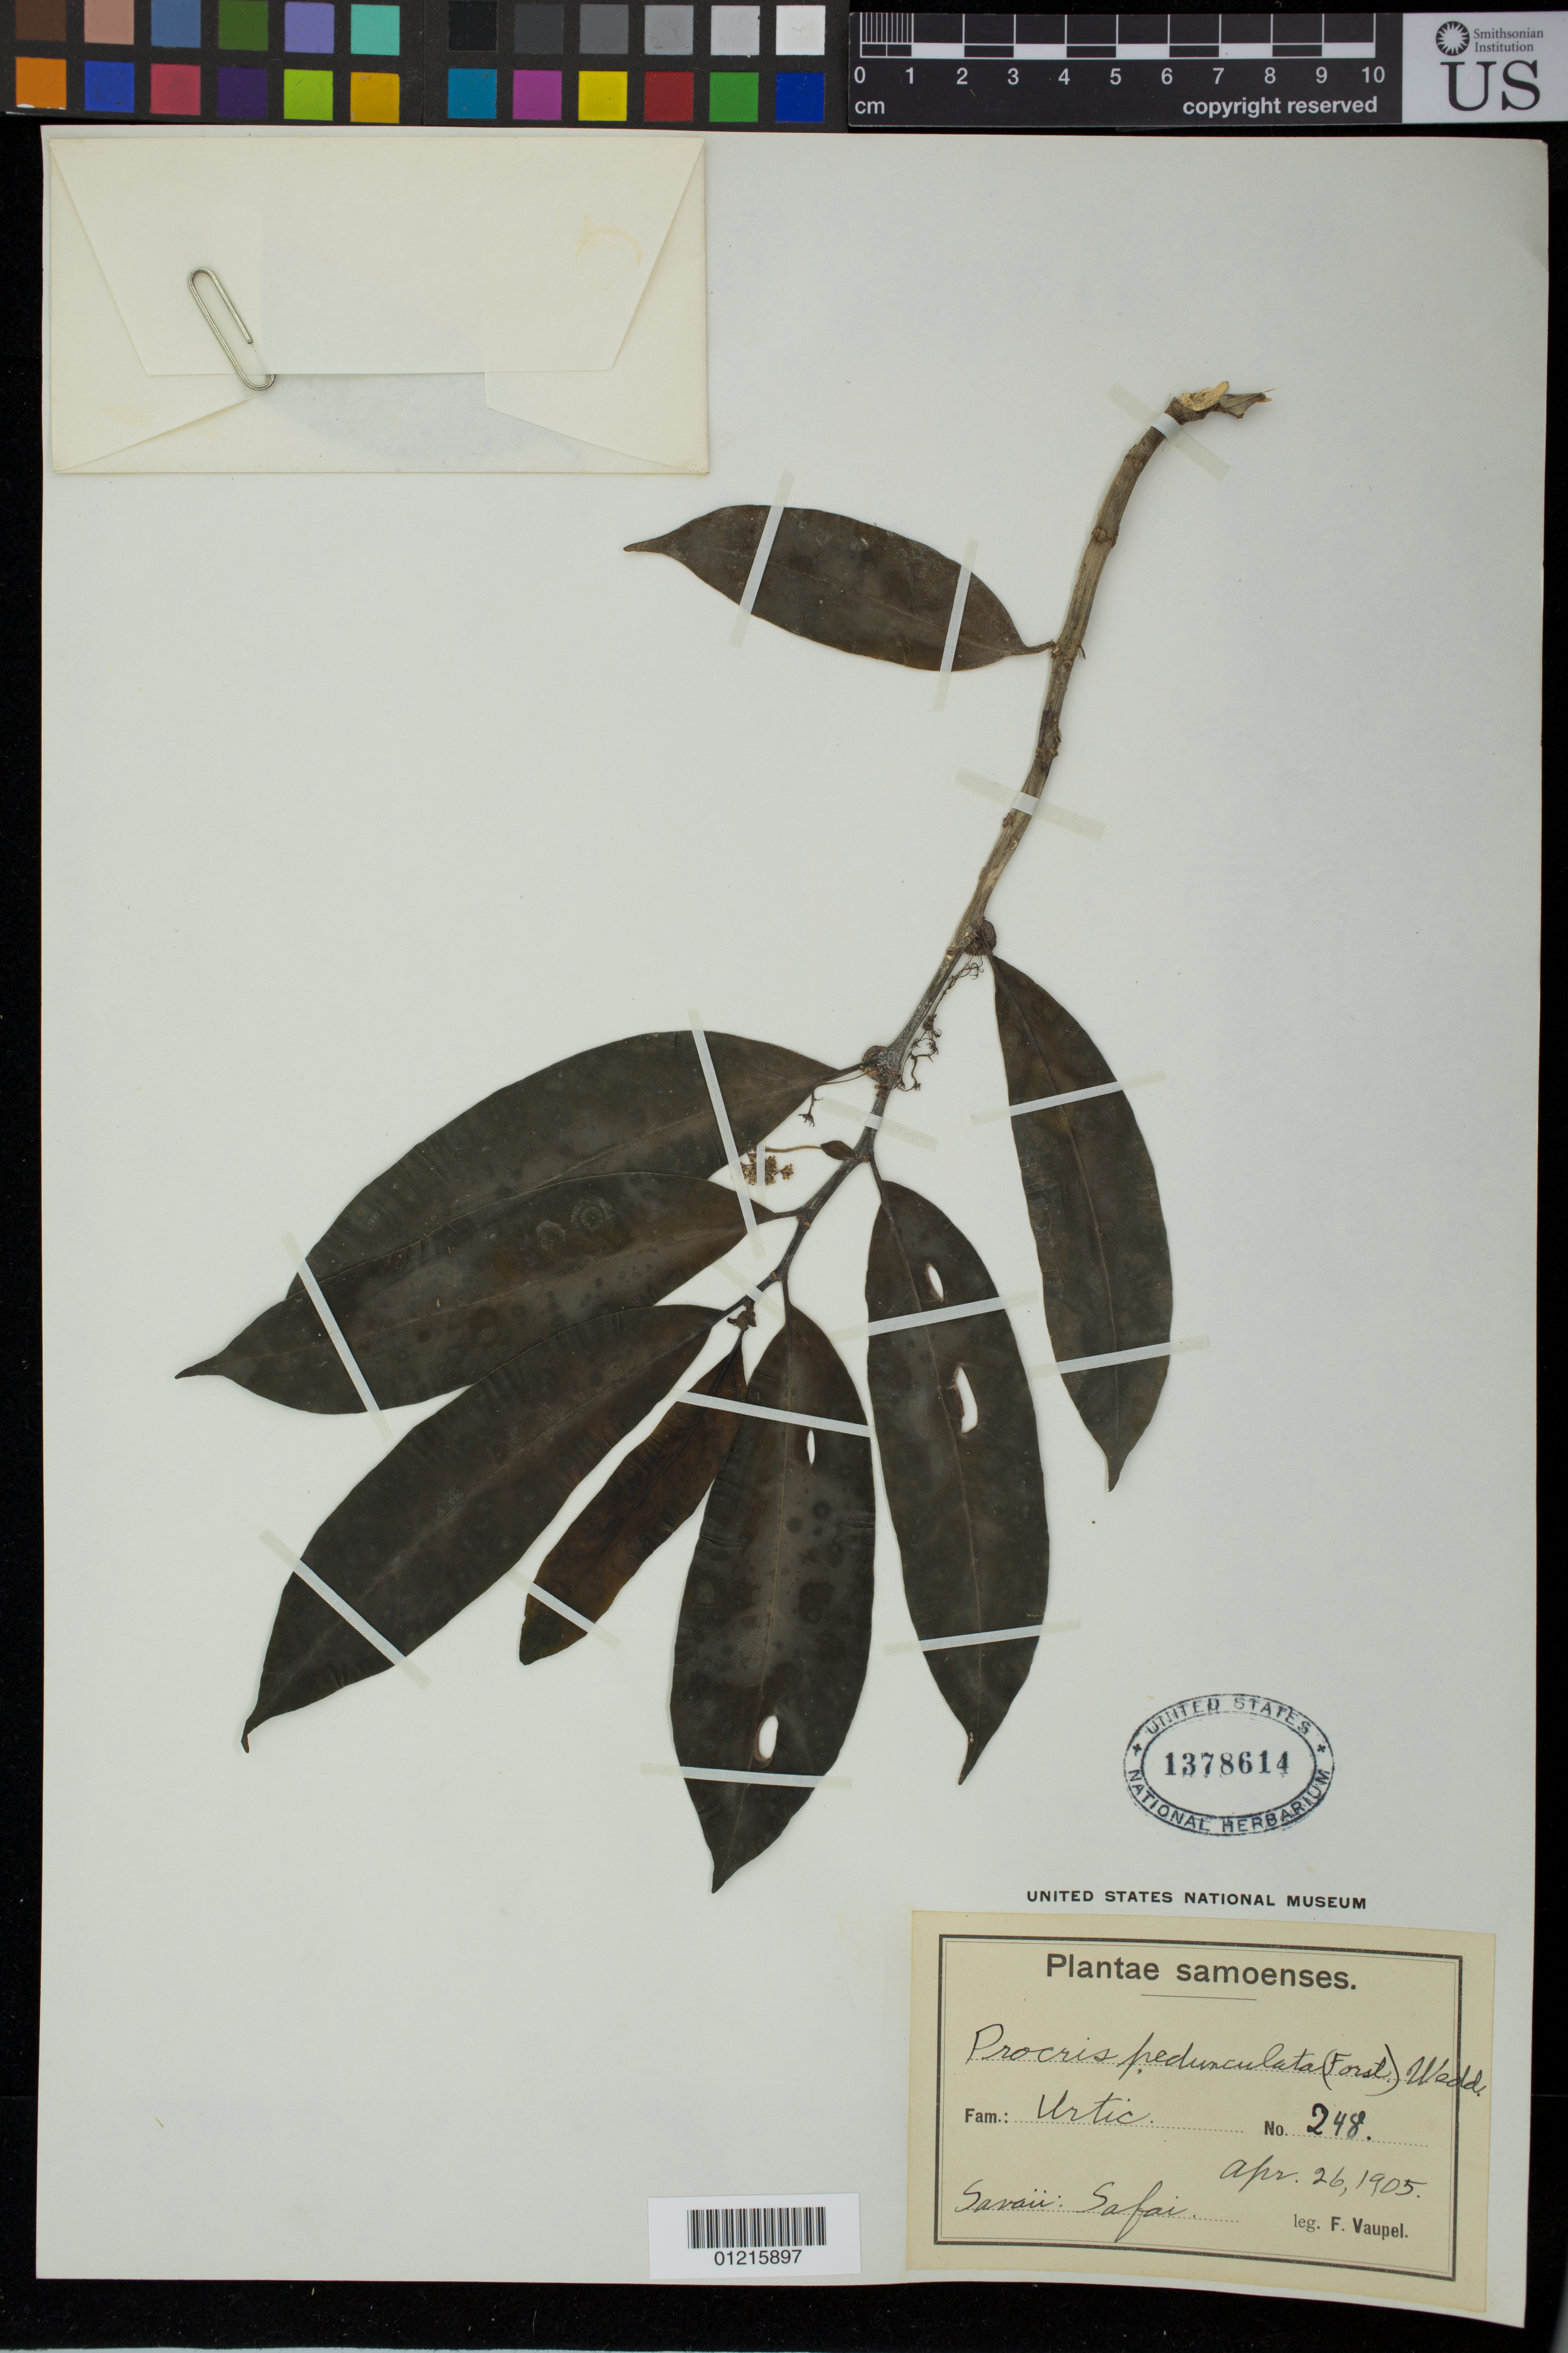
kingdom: Plantae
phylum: Tracheophyta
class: Magnoliopsida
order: Rosales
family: Urticaceae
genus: Procris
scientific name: Procris pedunculata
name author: (J.R. Forst. & G. Forst.) Wedd.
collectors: F. Vaupel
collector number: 248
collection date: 1905-04-26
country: Samoa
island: Savai'i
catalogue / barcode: US 1378614